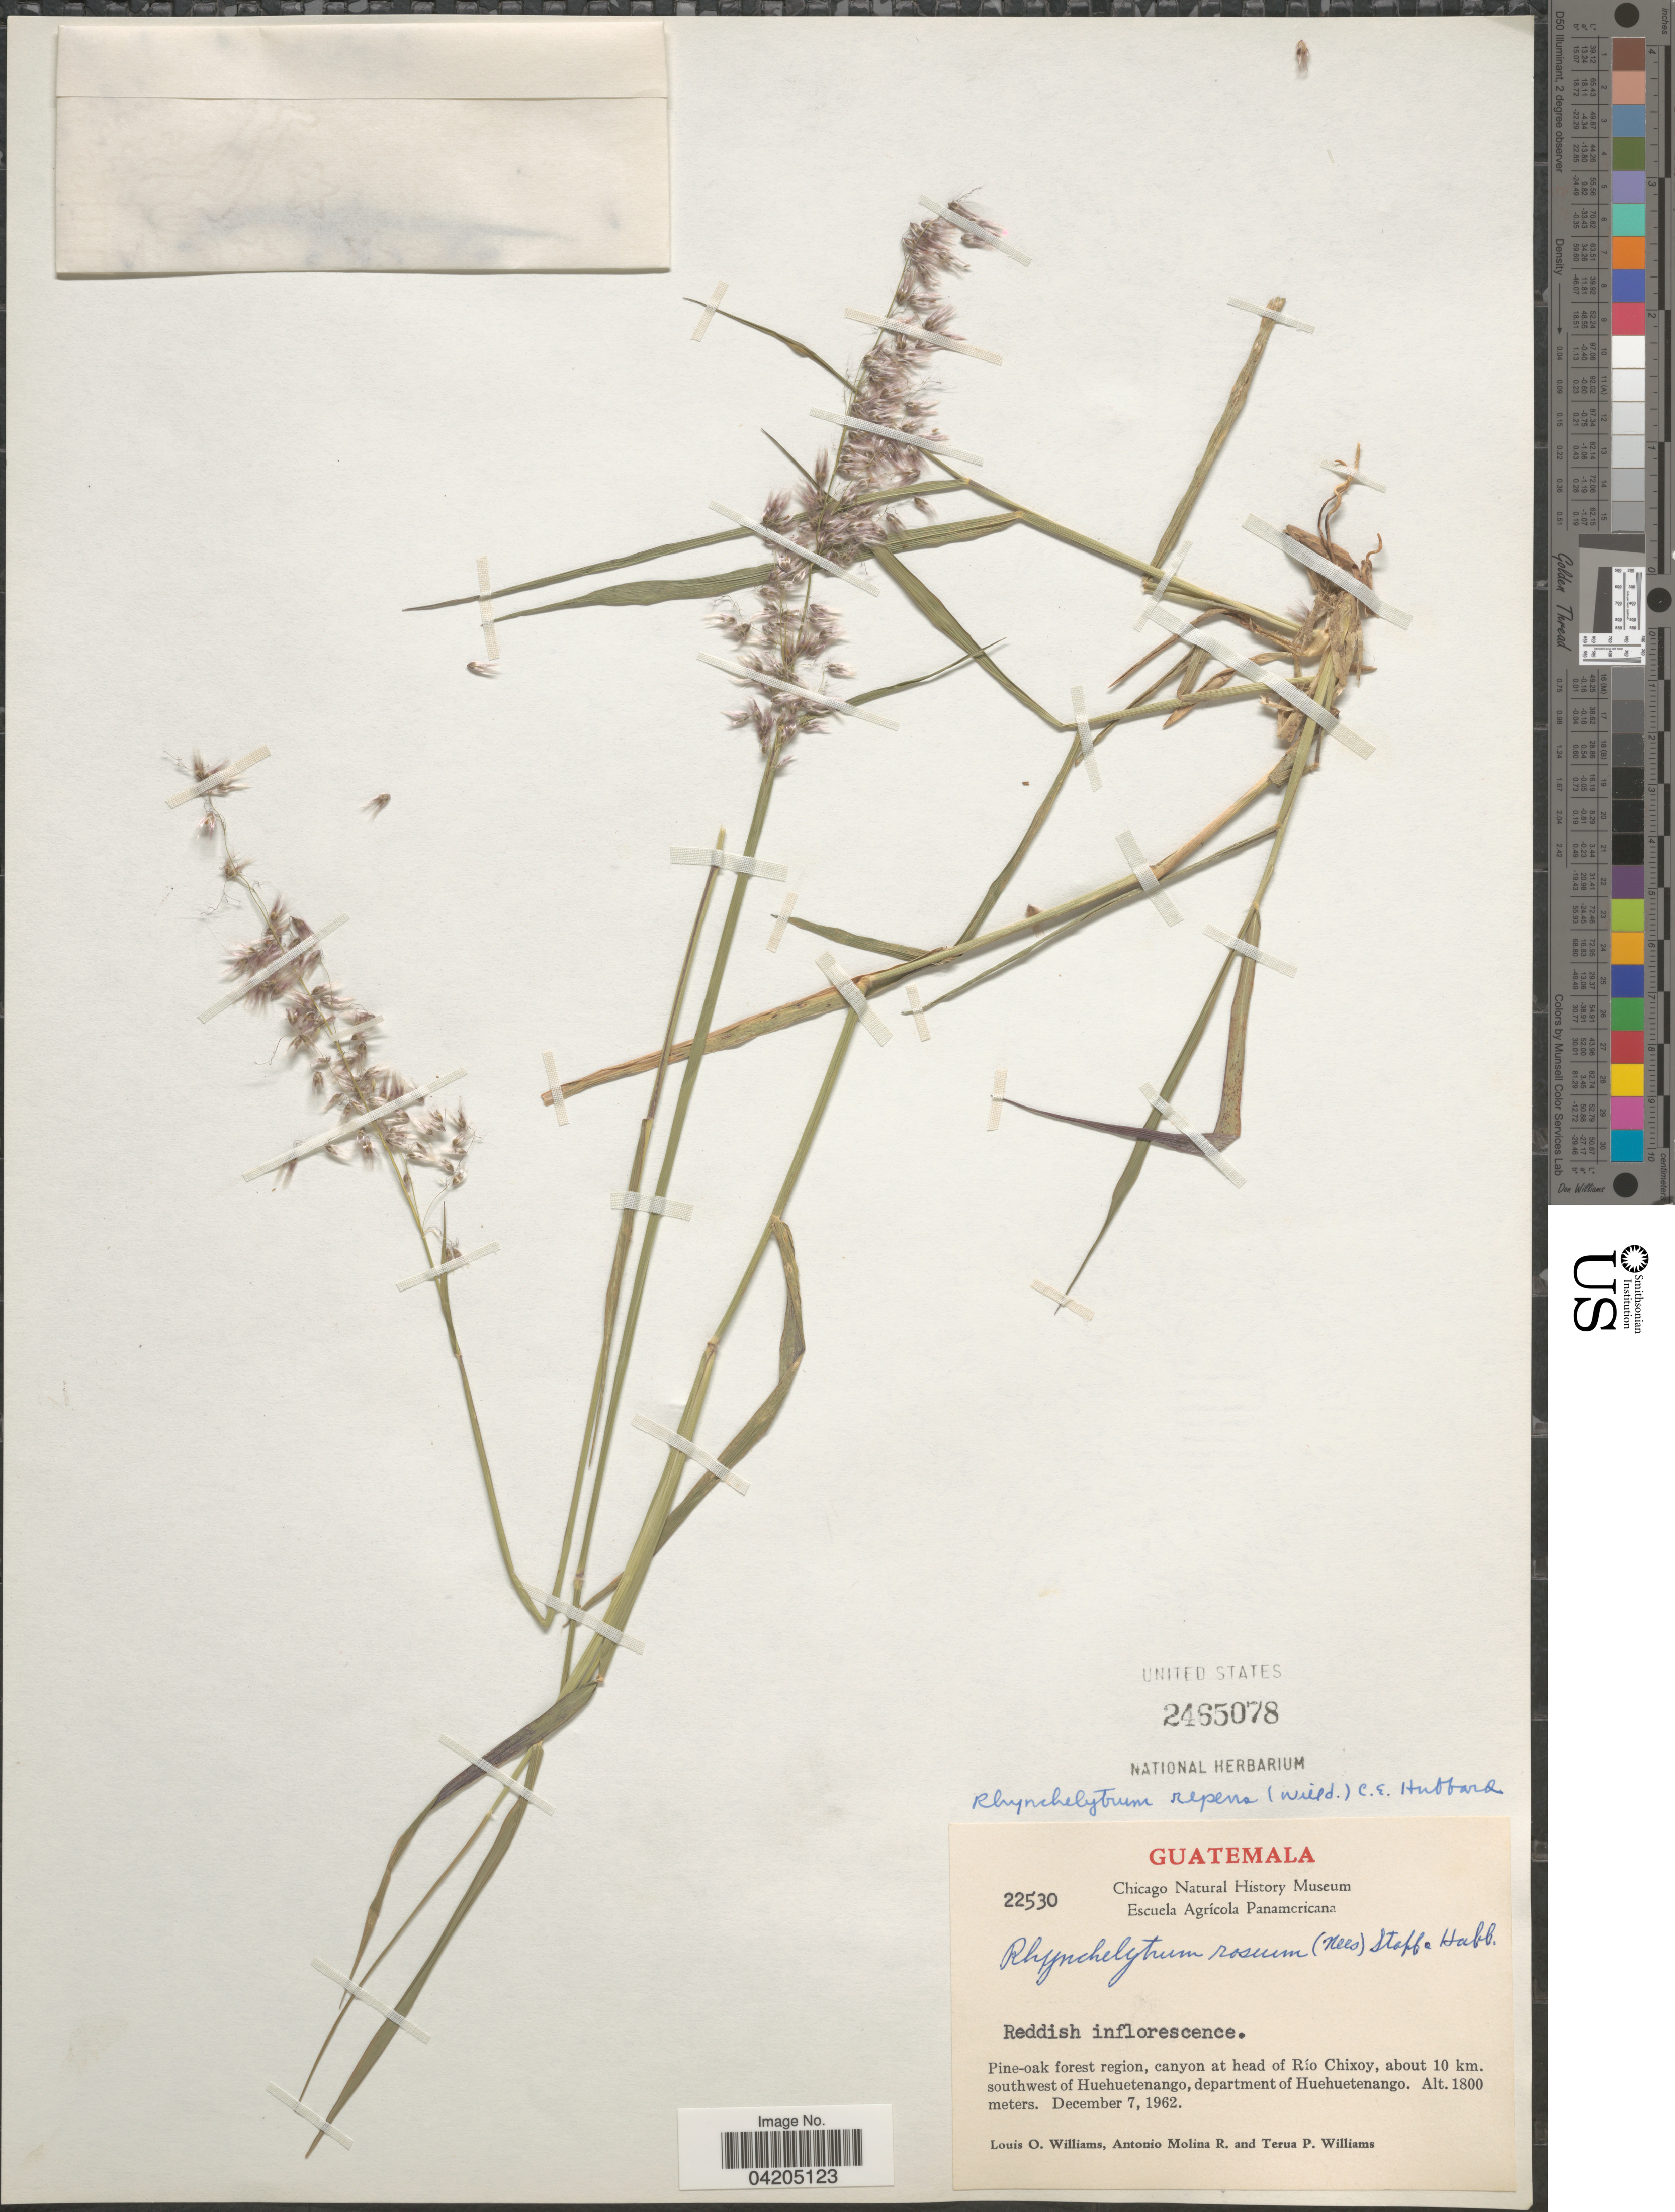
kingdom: Plantae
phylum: Tracheophyta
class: Liliopsida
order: Poales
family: Poaceae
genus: Melinis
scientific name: Melinis repens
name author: (Willd.) Zizka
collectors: L. O. Williams, A. Molina R. & T. Williams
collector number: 22530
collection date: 1962-12-07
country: Guatemala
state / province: Huehuetenango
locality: Pine-oak forest region, canyon at head of Río Chixoy, about 10 km. southwest of Huehuetenango, department of Huehuetenango.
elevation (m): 1800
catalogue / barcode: US 2465078